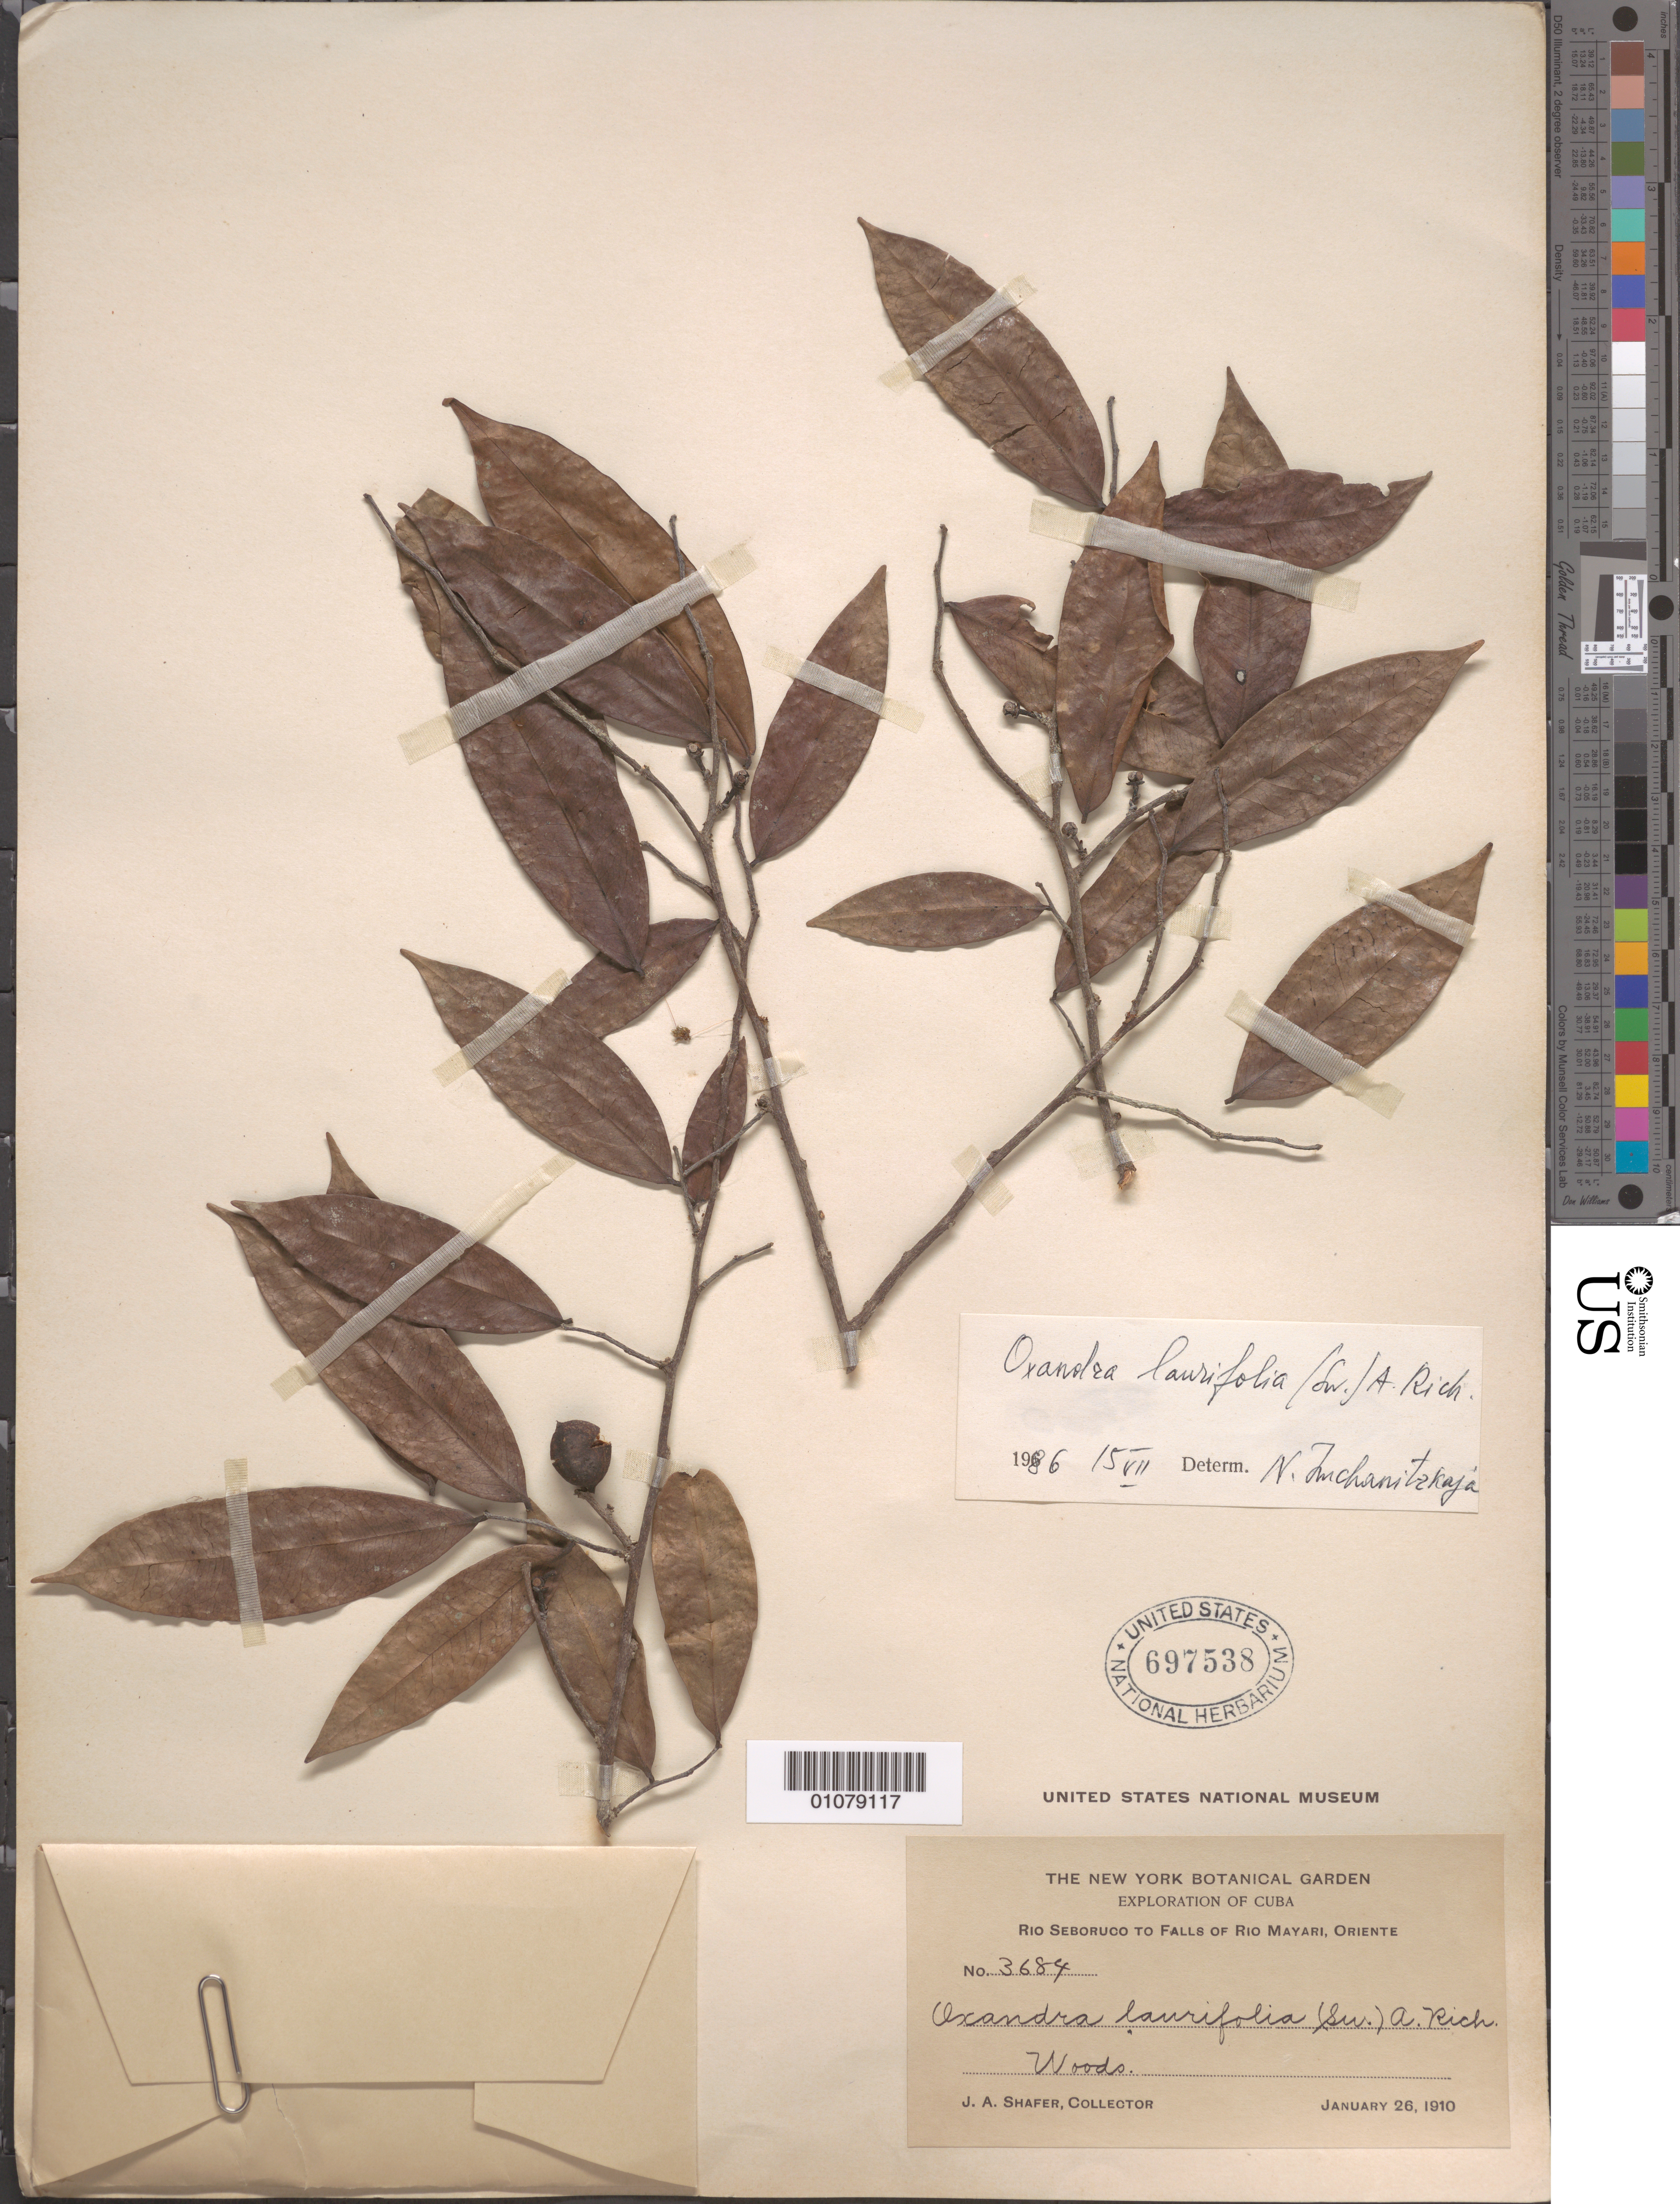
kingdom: Plantae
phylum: Tracheophyta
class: Magnoliopsida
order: Magnoliales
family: Annonaceae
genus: Oxandra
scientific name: Oxandra laurifolia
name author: (Sw.) A. Rich.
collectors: J. A. Shafer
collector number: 3684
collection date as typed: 26 Jan 1910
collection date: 1910-01-26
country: Cuba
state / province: Holguín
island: Cuba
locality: Rio Seboruco to Falls of Rio Mayari, Oriente Woods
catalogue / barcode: US 697538